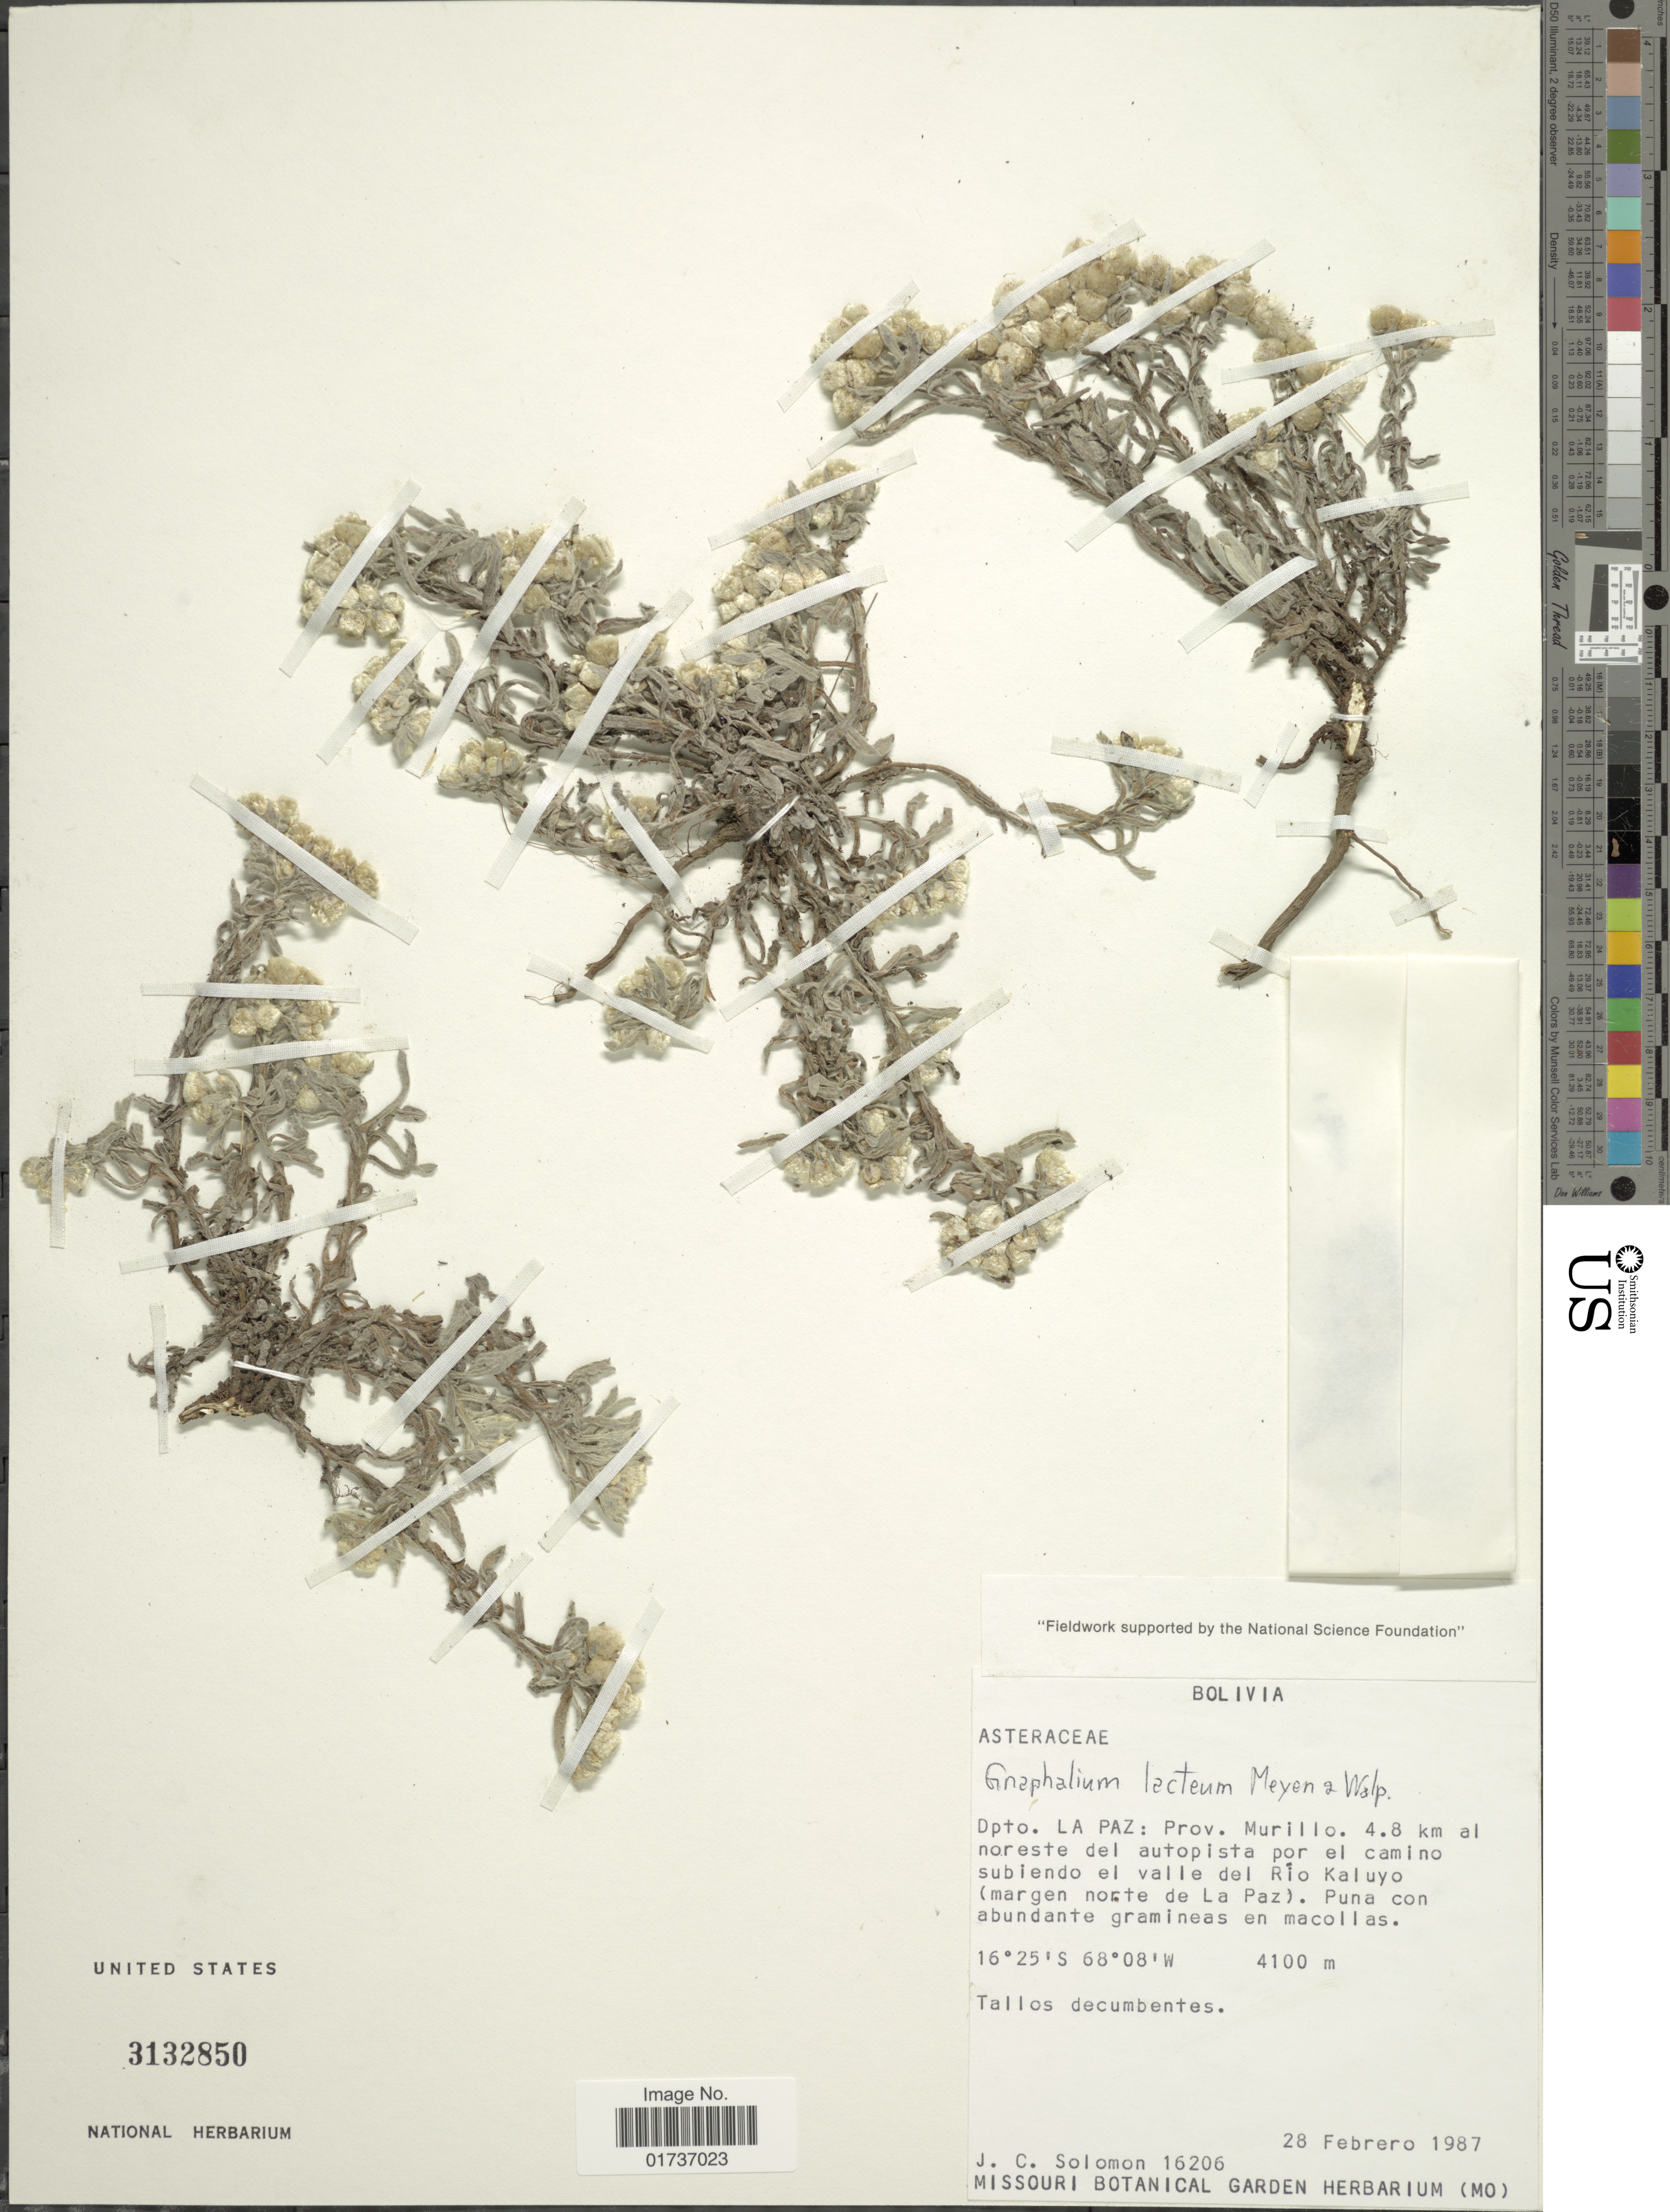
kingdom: Plantae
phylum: Tracheophyta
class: Magnoliopsida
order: Asterales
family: Asteraceae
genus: Gnaphalium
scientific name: Gnaphalium lacteum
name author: Meyen & Walp.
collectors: J. C. Solomon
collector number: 16206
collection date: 1987-02-28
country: Bolivia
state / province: La Paz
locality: Dpto La Paz: Prov. Murillo. 4.8 km al noreste del autopista por le camino subiendo el valle del Río Kaluyo (margen norte de La Paz)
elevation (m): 4100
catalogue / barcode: US 3132850